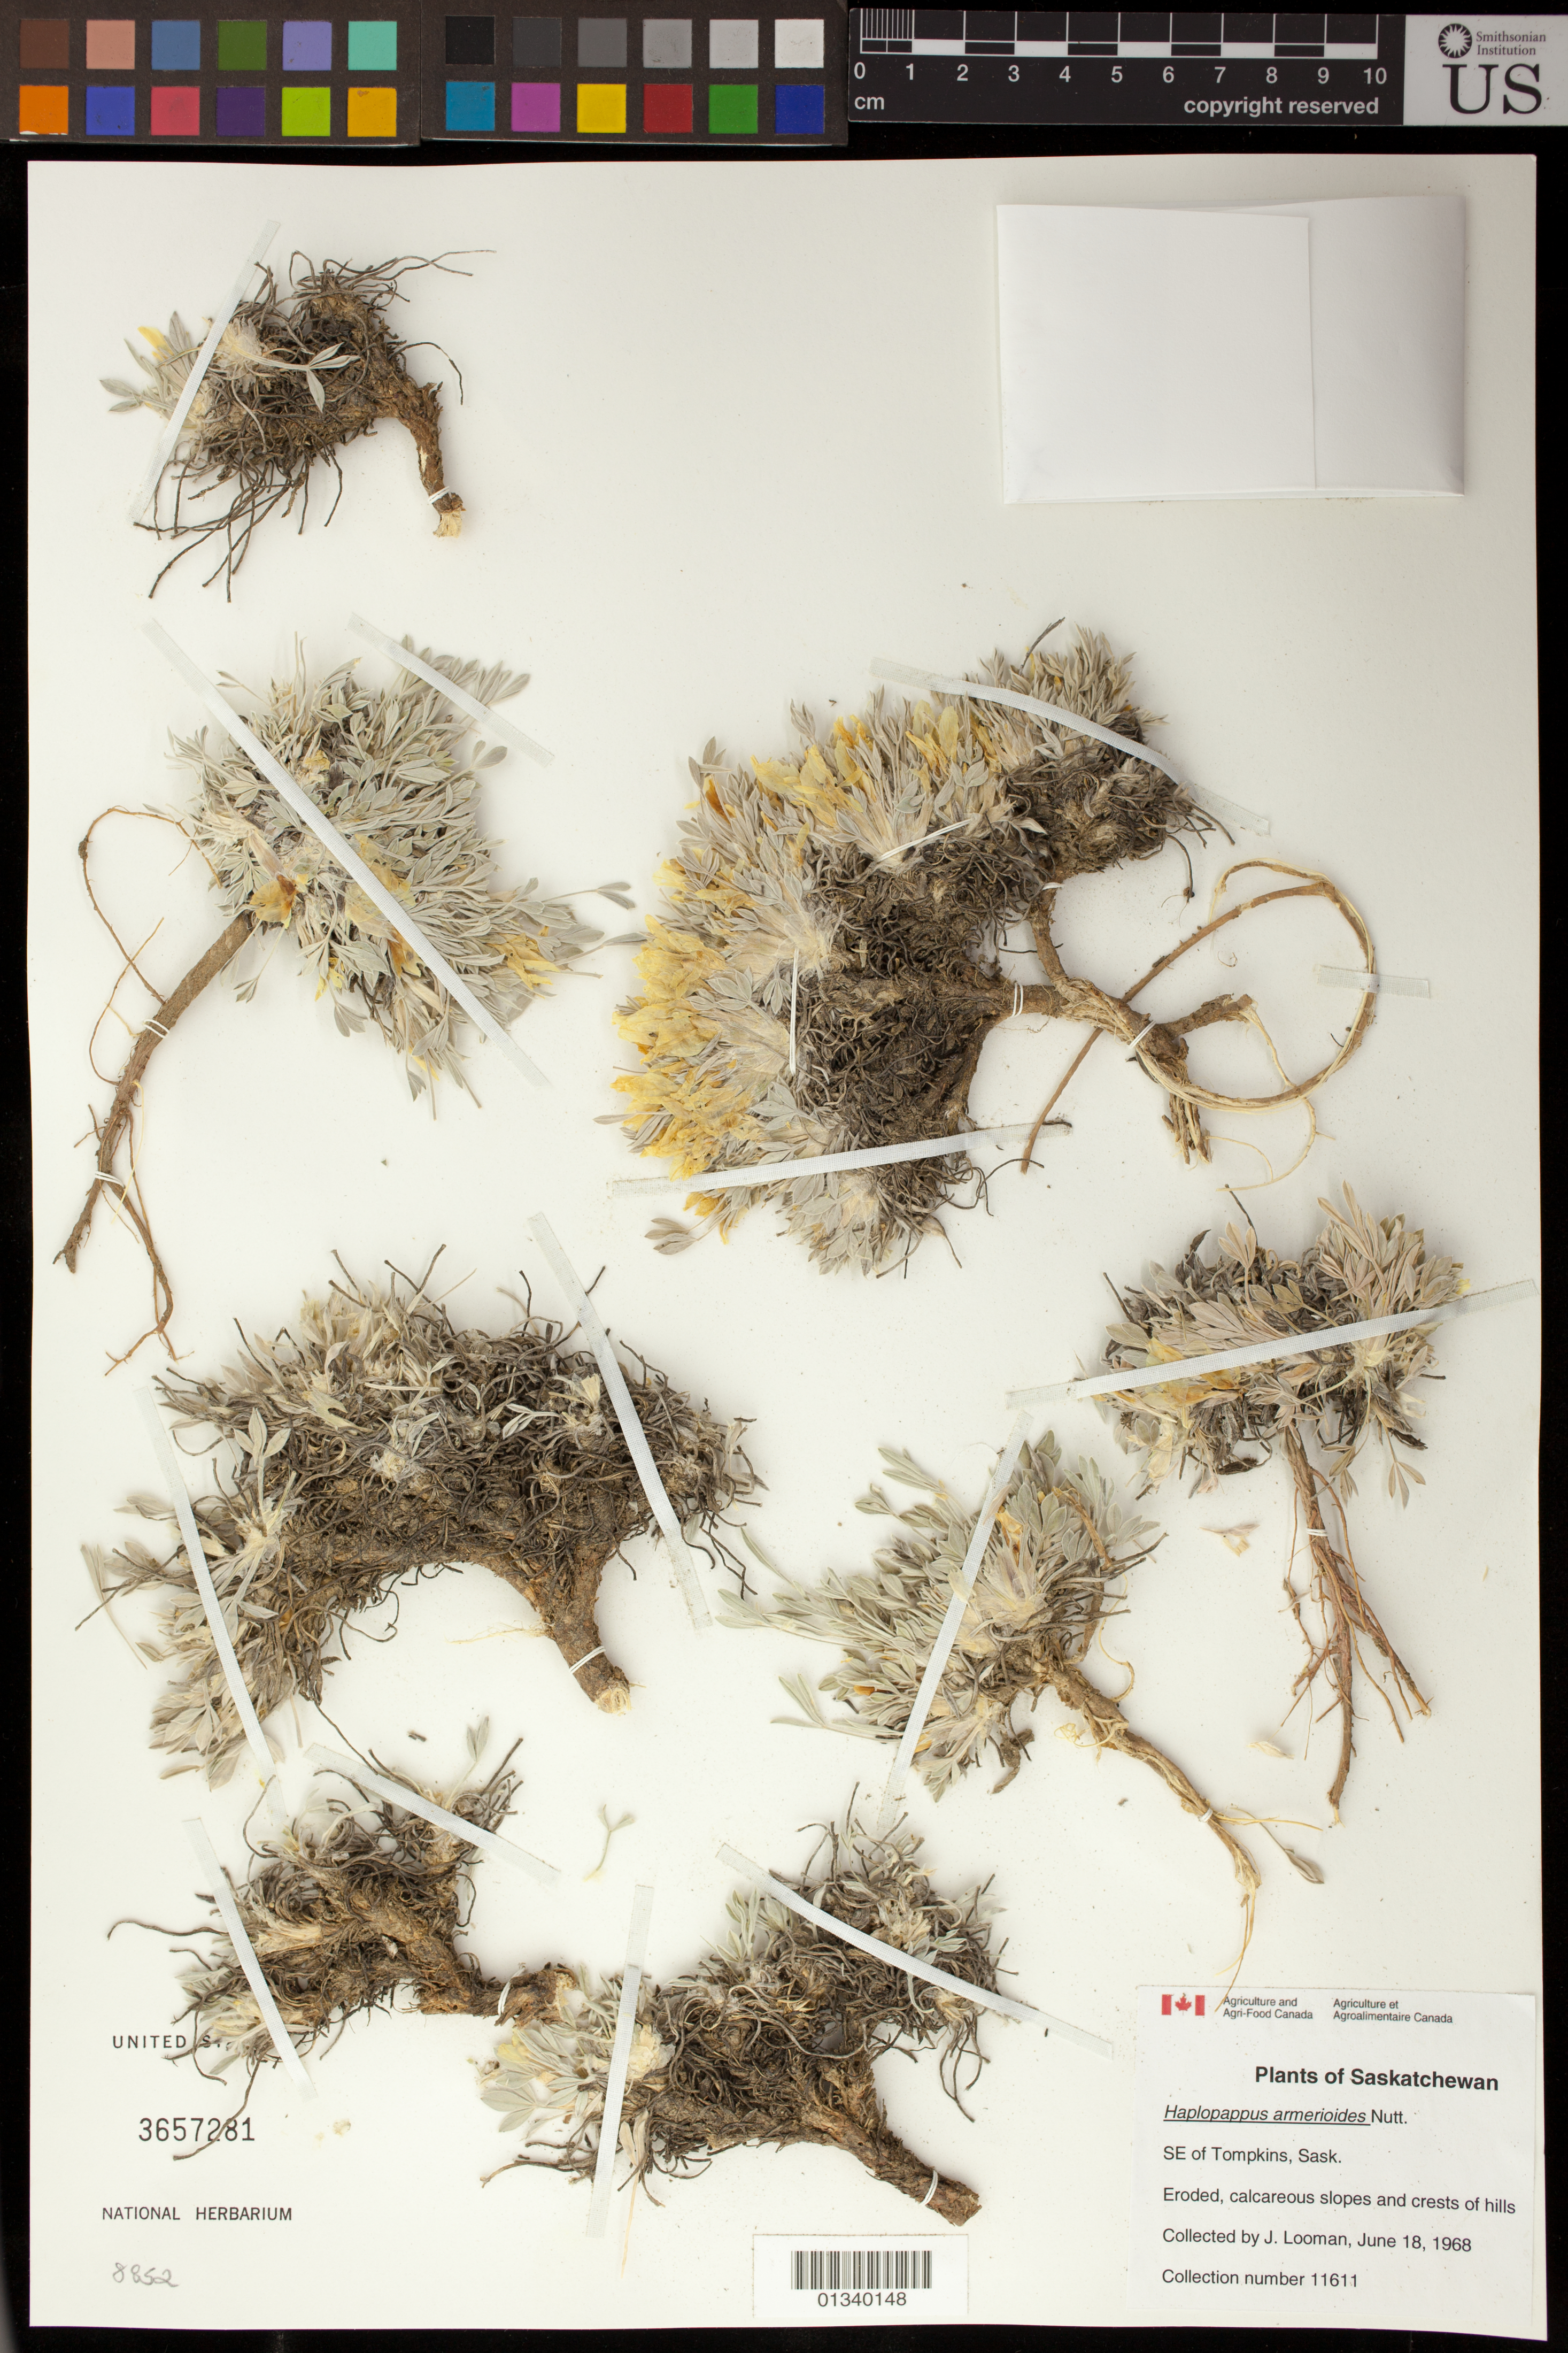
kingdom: Plantae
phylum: Tracheophyta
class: Magnoliopsida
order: Asterales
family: Asteraceae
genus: Haplopappus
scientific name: Haplopappus armerioides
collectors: J. Looman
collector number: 11611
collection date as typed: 18 June 1968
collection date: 1968-06-18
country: Canada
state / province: Saskatchewan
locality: SE of Tompkins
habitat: Eroded, calcareous slopes and crests of hills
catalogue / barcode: US 3657281